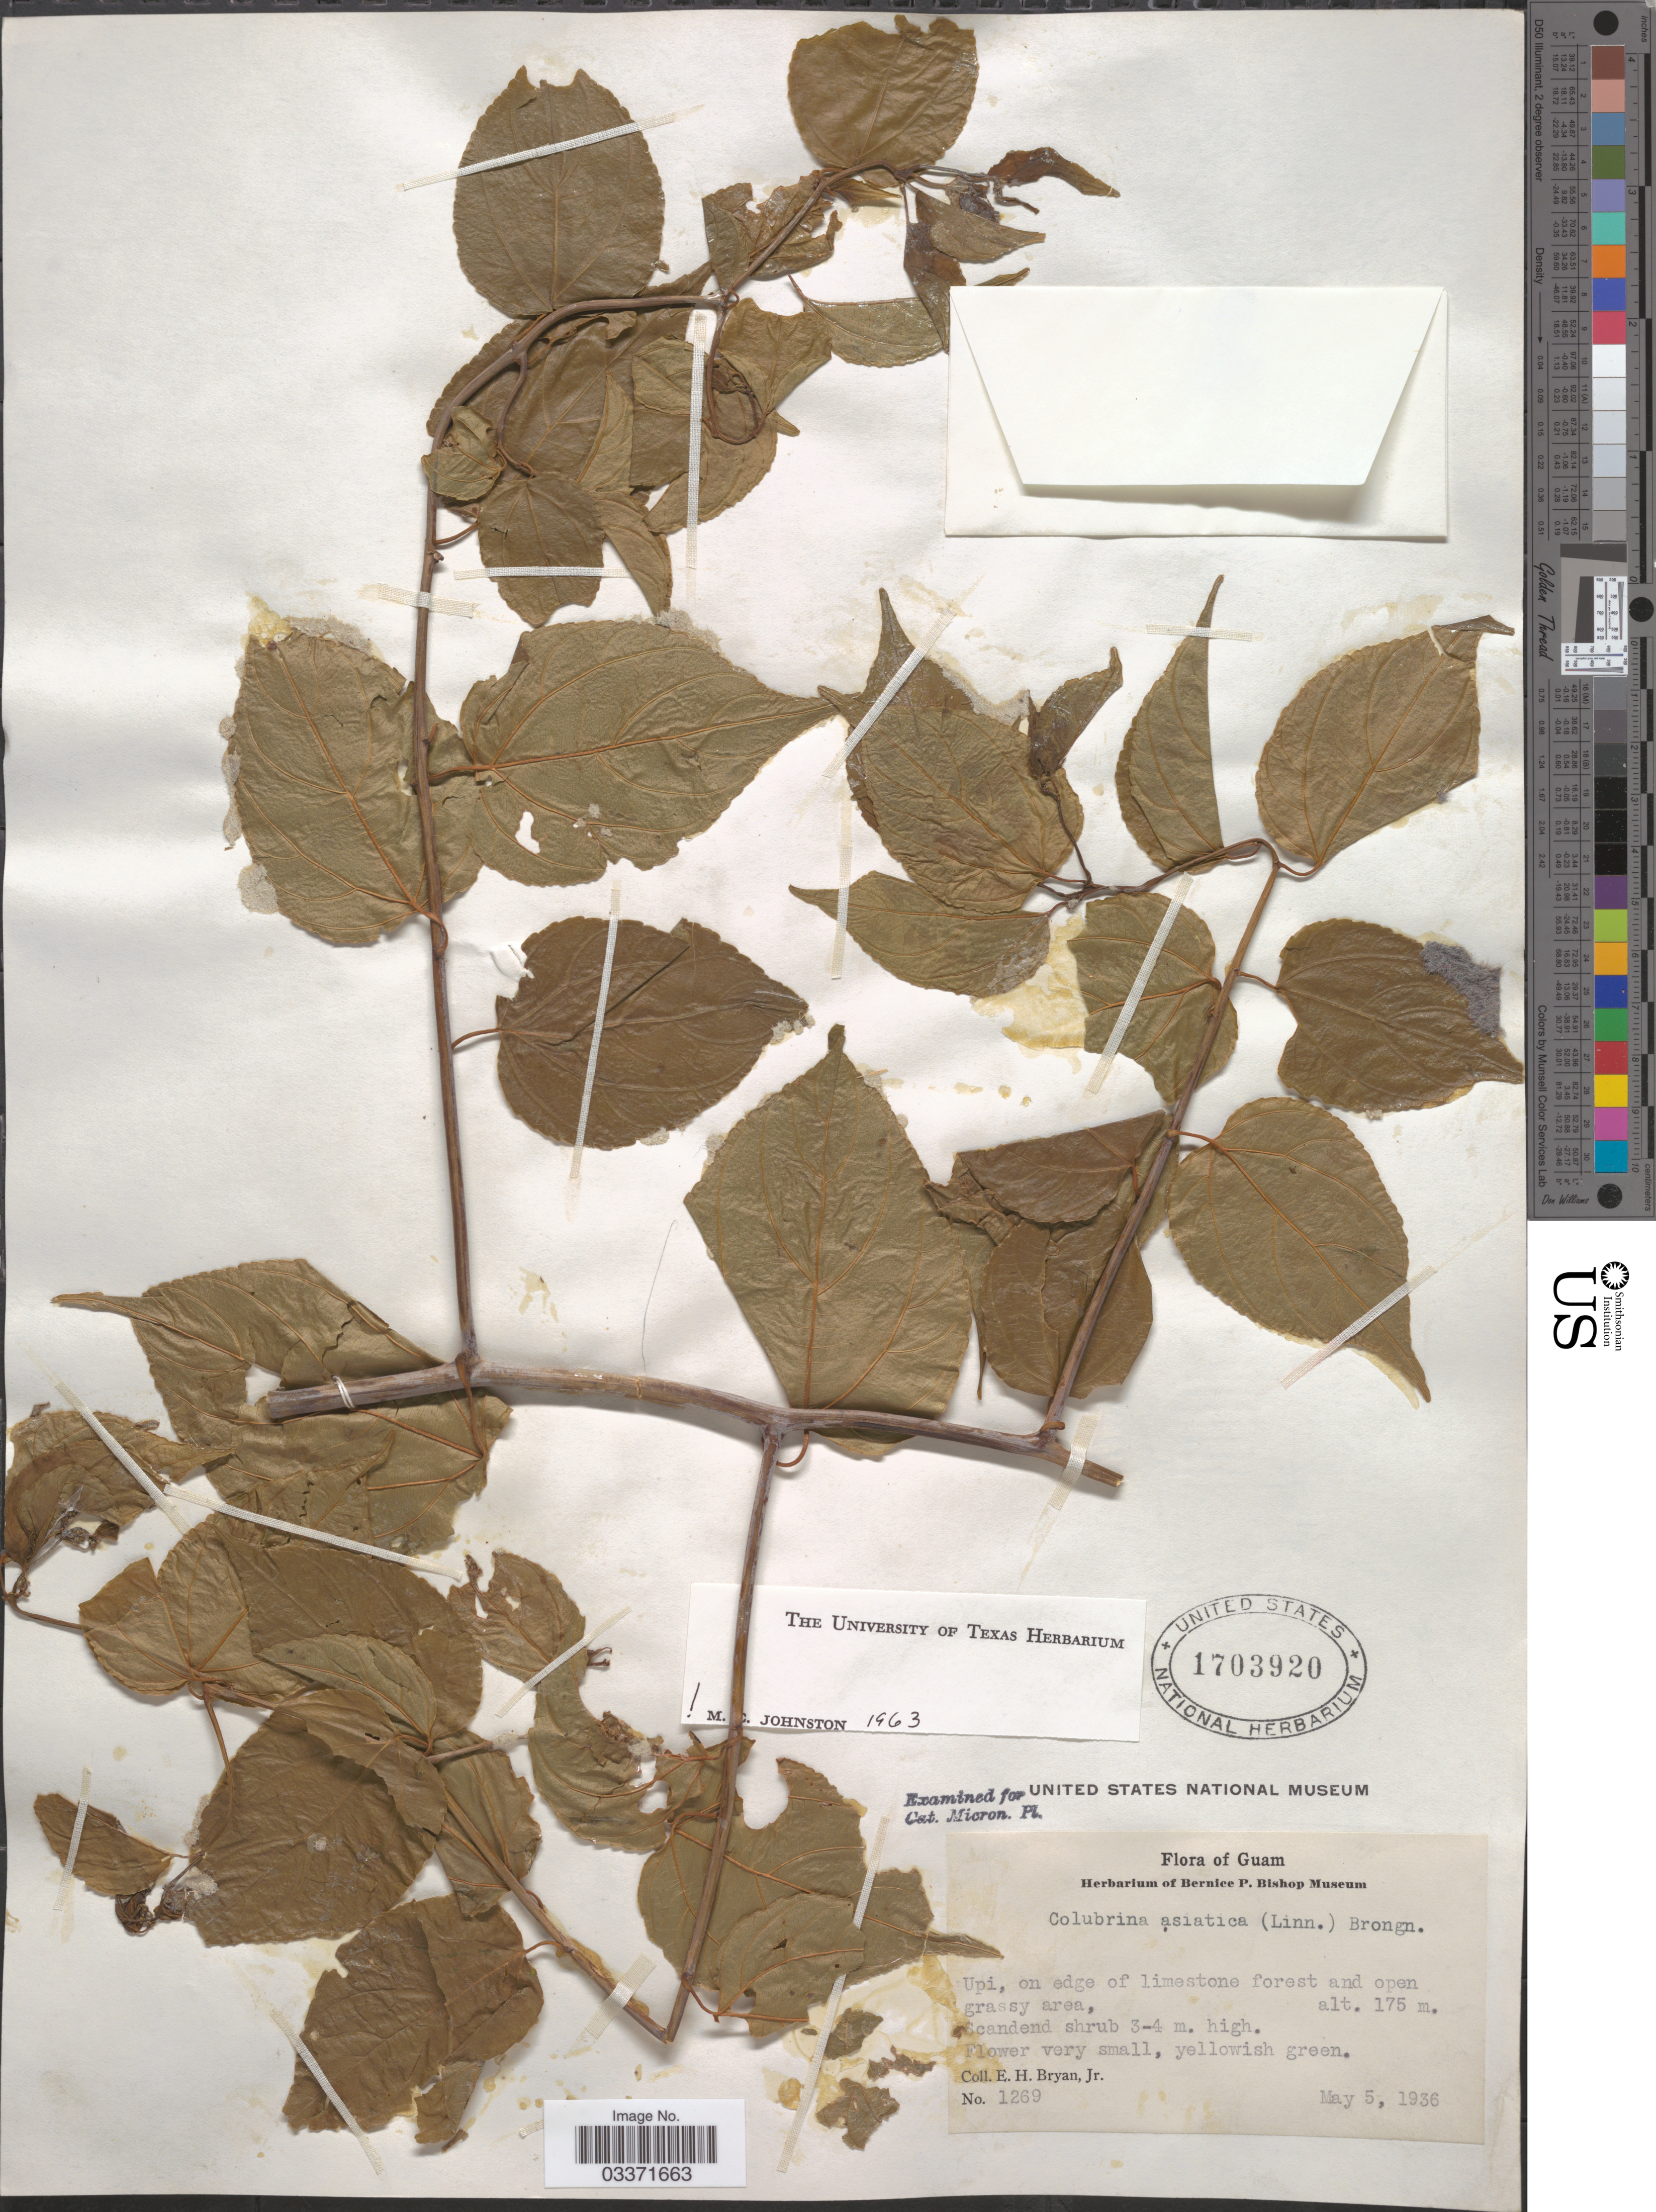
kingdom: Plantae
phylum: Tracheophyta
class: Magnoliopsida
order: Rosales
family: Rhamnaceae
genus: Colubrina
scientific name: Colubrina asiatica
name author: (L.) Brongn.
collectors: E. Bryan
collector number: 1269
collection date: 1936-05-05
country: Guam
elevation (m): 175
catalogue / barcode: US 1703920